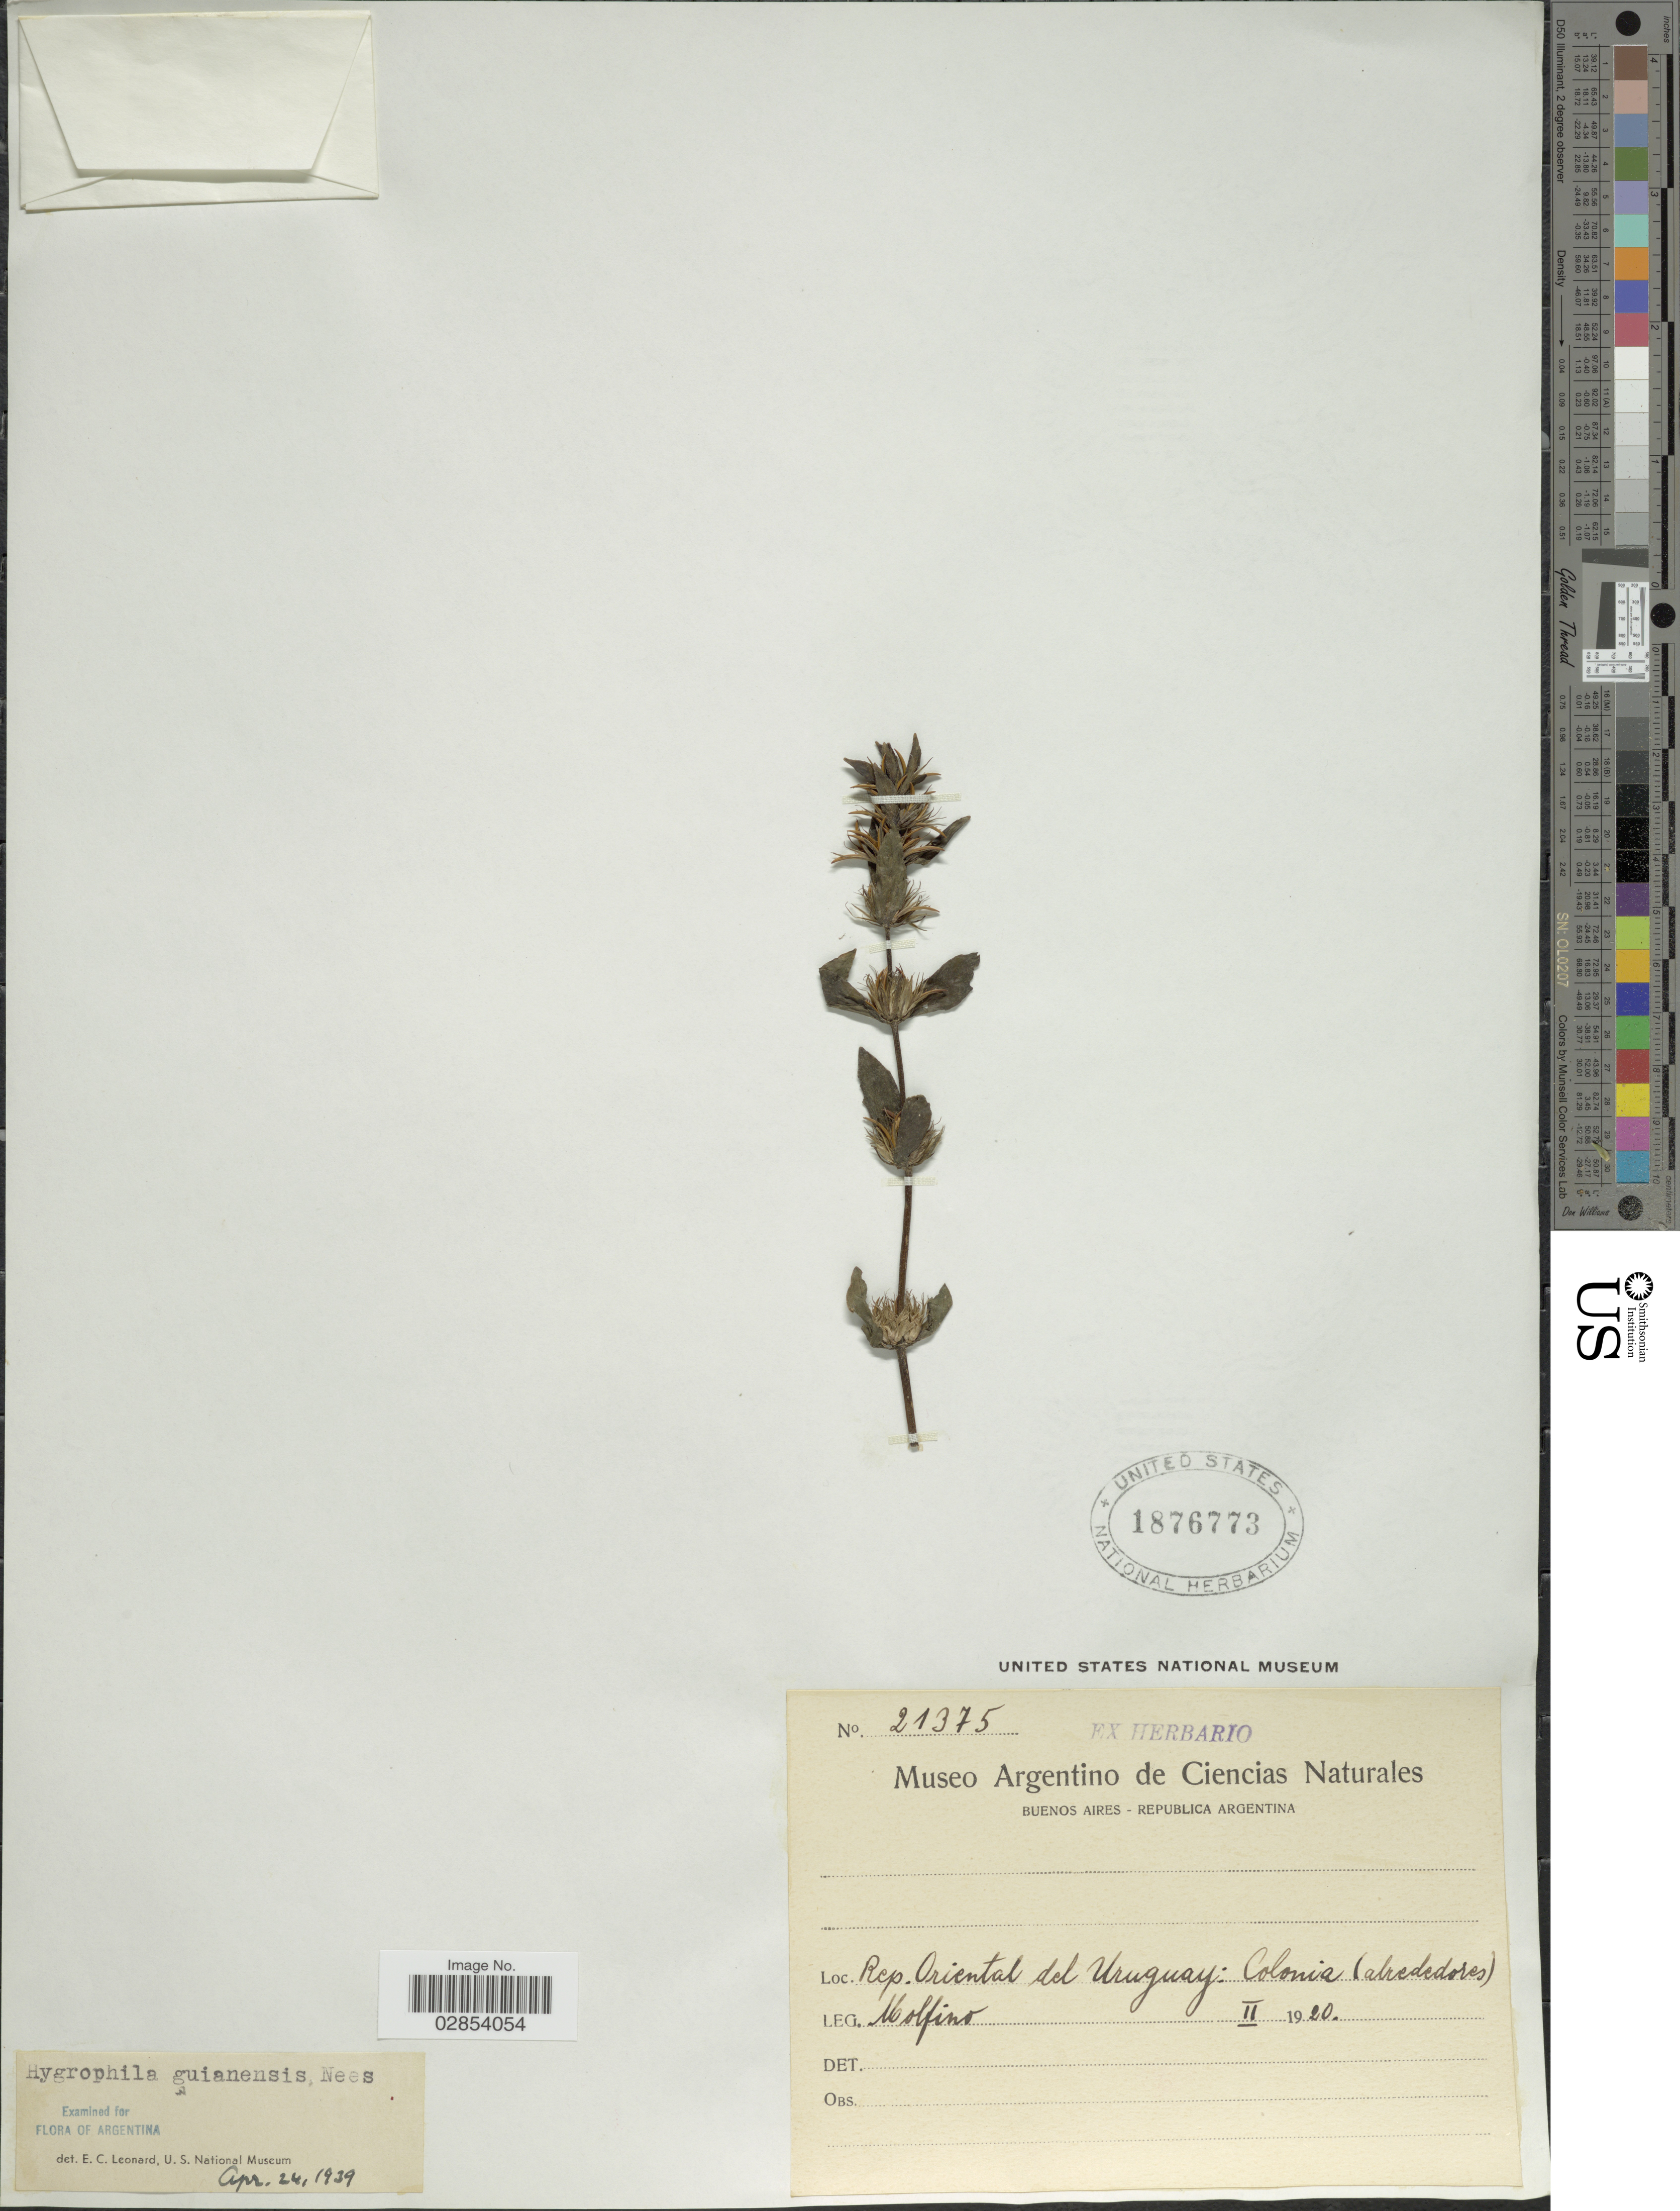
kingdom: Plantae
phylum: Tracheophyta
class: Magnoliopsida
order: Lamiales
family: Acanthaceae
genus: Hygrophila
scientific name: Hygrophila costata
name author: Nees & T. Nees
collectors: J. Molfino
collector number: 21375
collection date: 1920-02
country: Uruguay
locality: Rep. Oriental del Uruguay: Colonia (alrededores).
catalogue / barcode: US 1876773